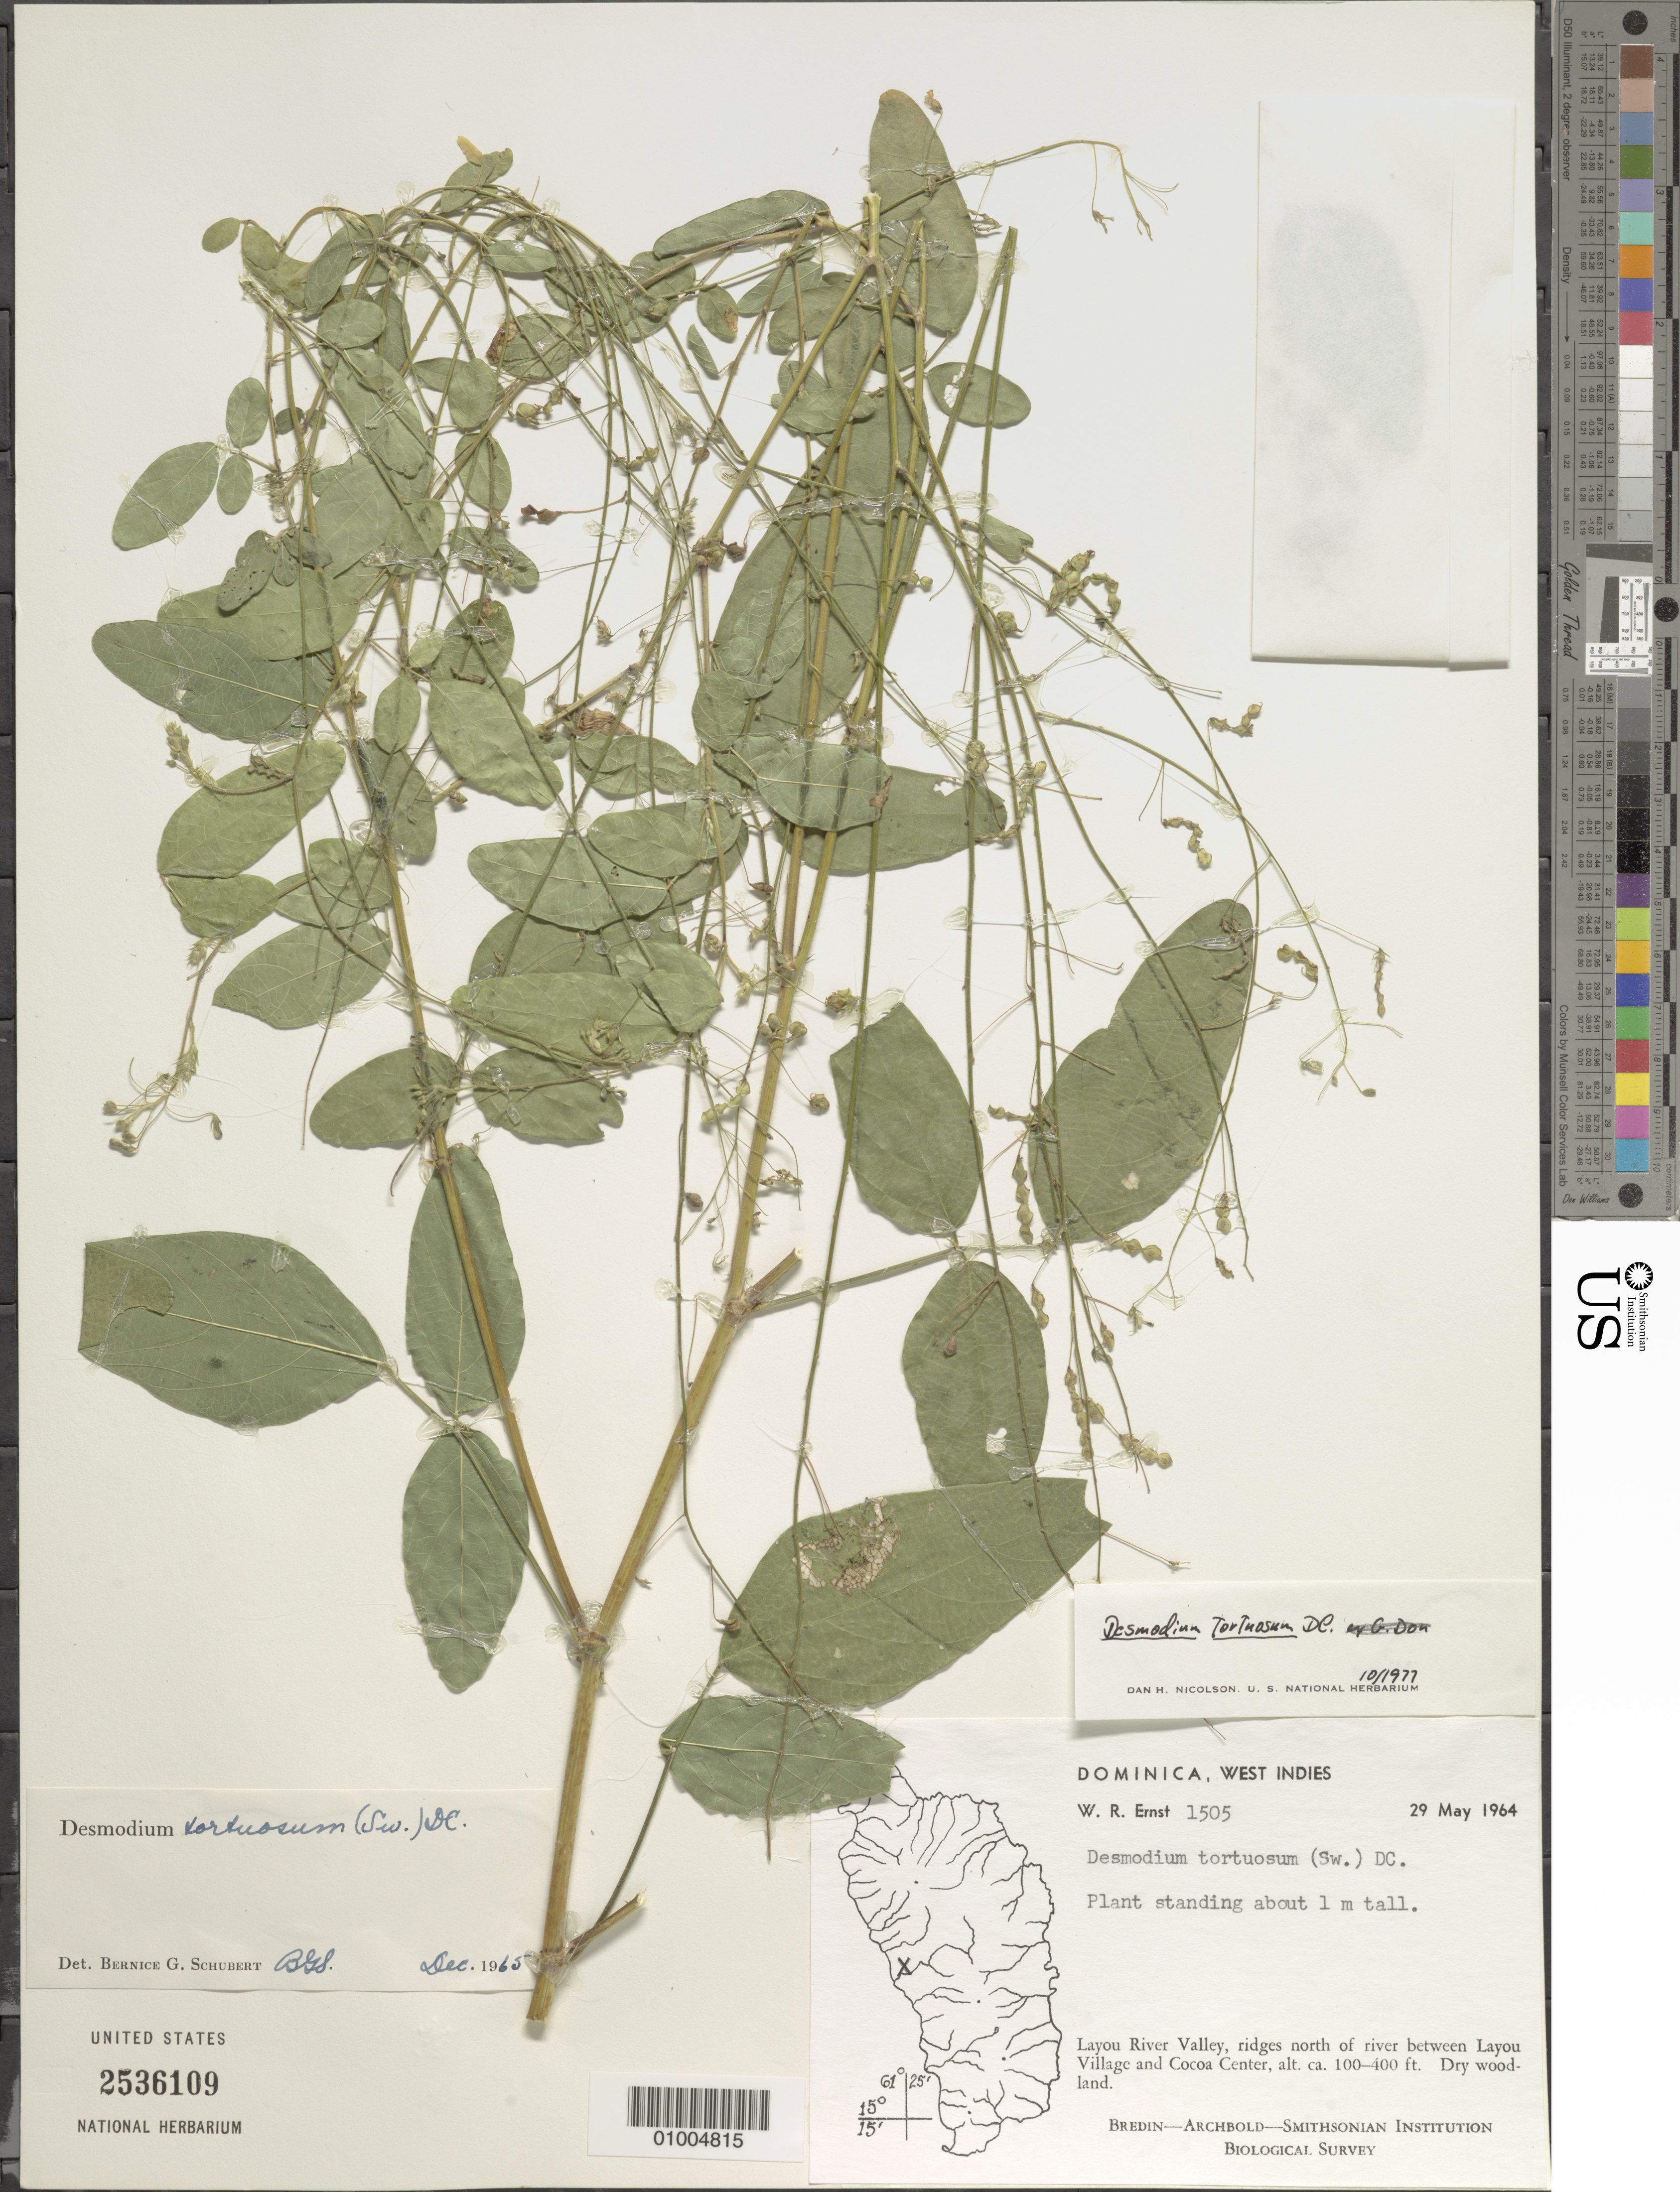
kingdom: Plantae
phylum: Tracheophyta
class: Magnoliopsida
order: Fabales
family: Fabaceae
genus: Desmodium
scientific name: Desmodium tortuosum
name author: (Sw.) DC.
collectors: W. R. Ernst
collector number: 1505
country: Dominica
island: Dominica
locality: Layou River Valley, ridges N of river between Layou Village and Cocoa Center, Dry woodlands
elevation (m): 100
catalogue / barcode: US 2536109